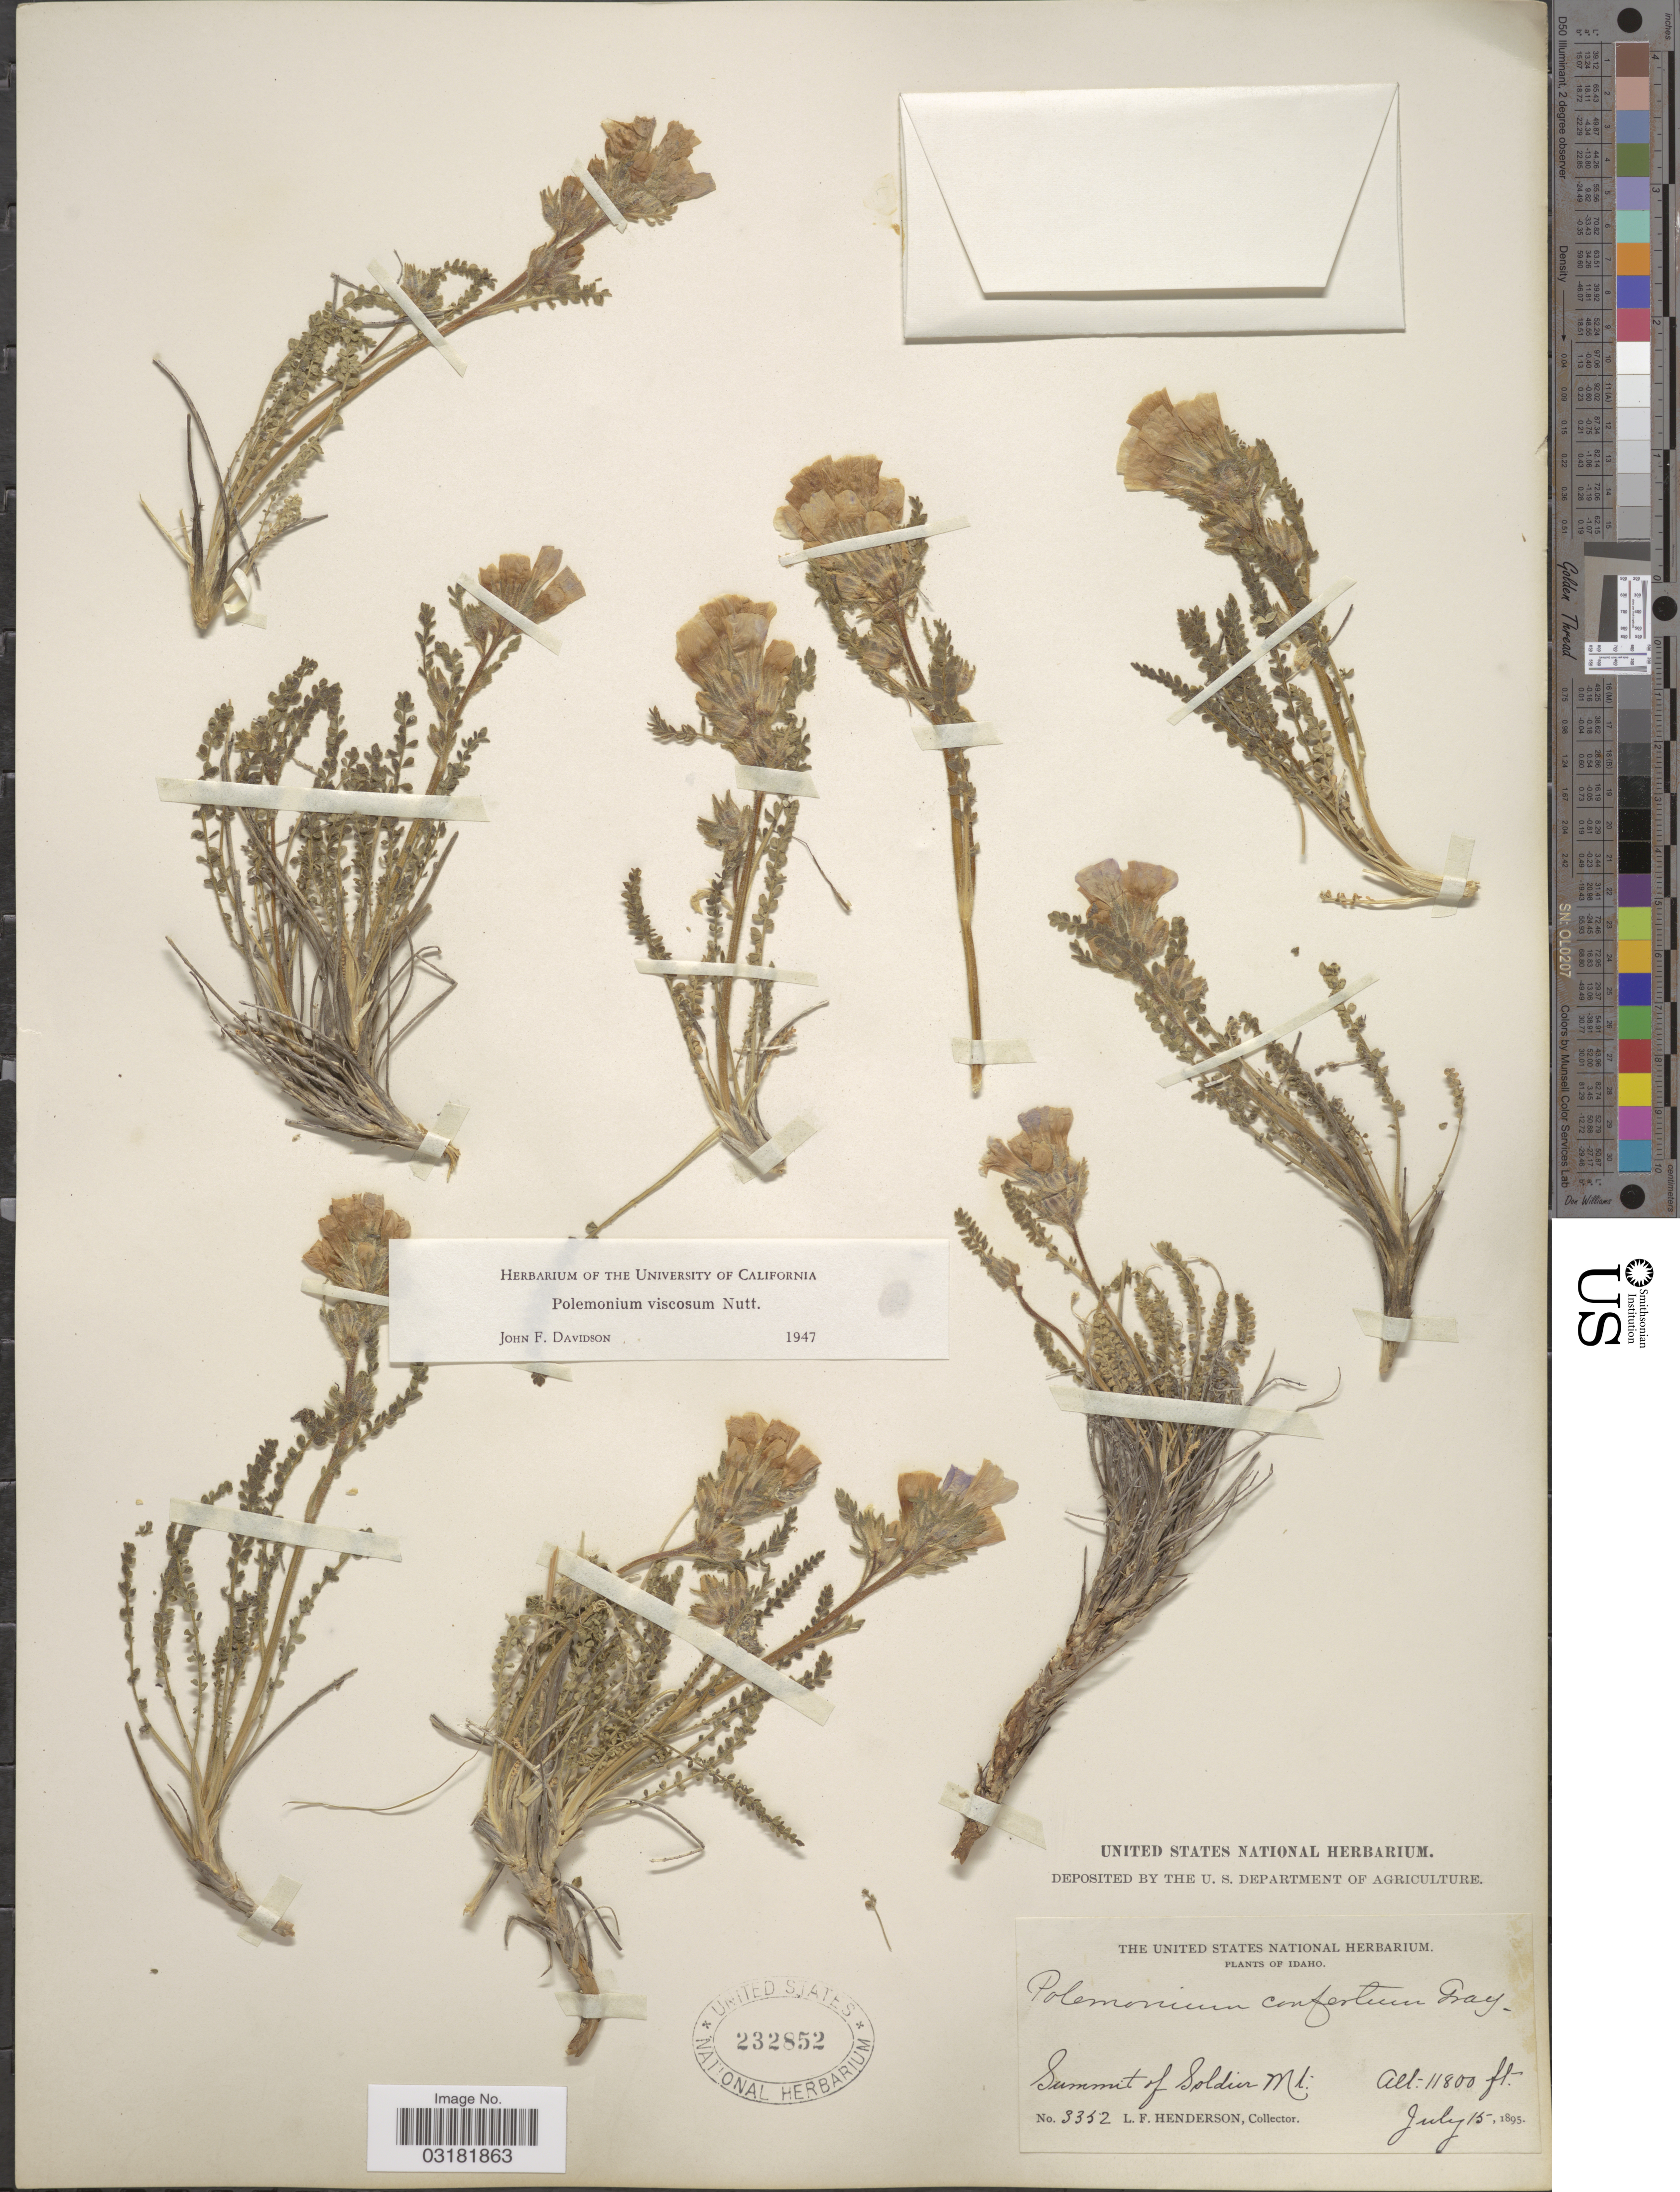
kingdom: Plantae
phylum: Tracheophyta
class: Magnoliopsida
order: Ericales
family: Polemoniaceae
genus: Polemonium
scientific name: Polemonium viscosum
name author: Nutt.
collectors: L. Henderson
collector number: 3352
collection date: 1895-07-15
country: United States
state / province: Idaho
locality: Summit of Soldier Mt.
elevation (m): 3597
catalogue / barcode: US 232852